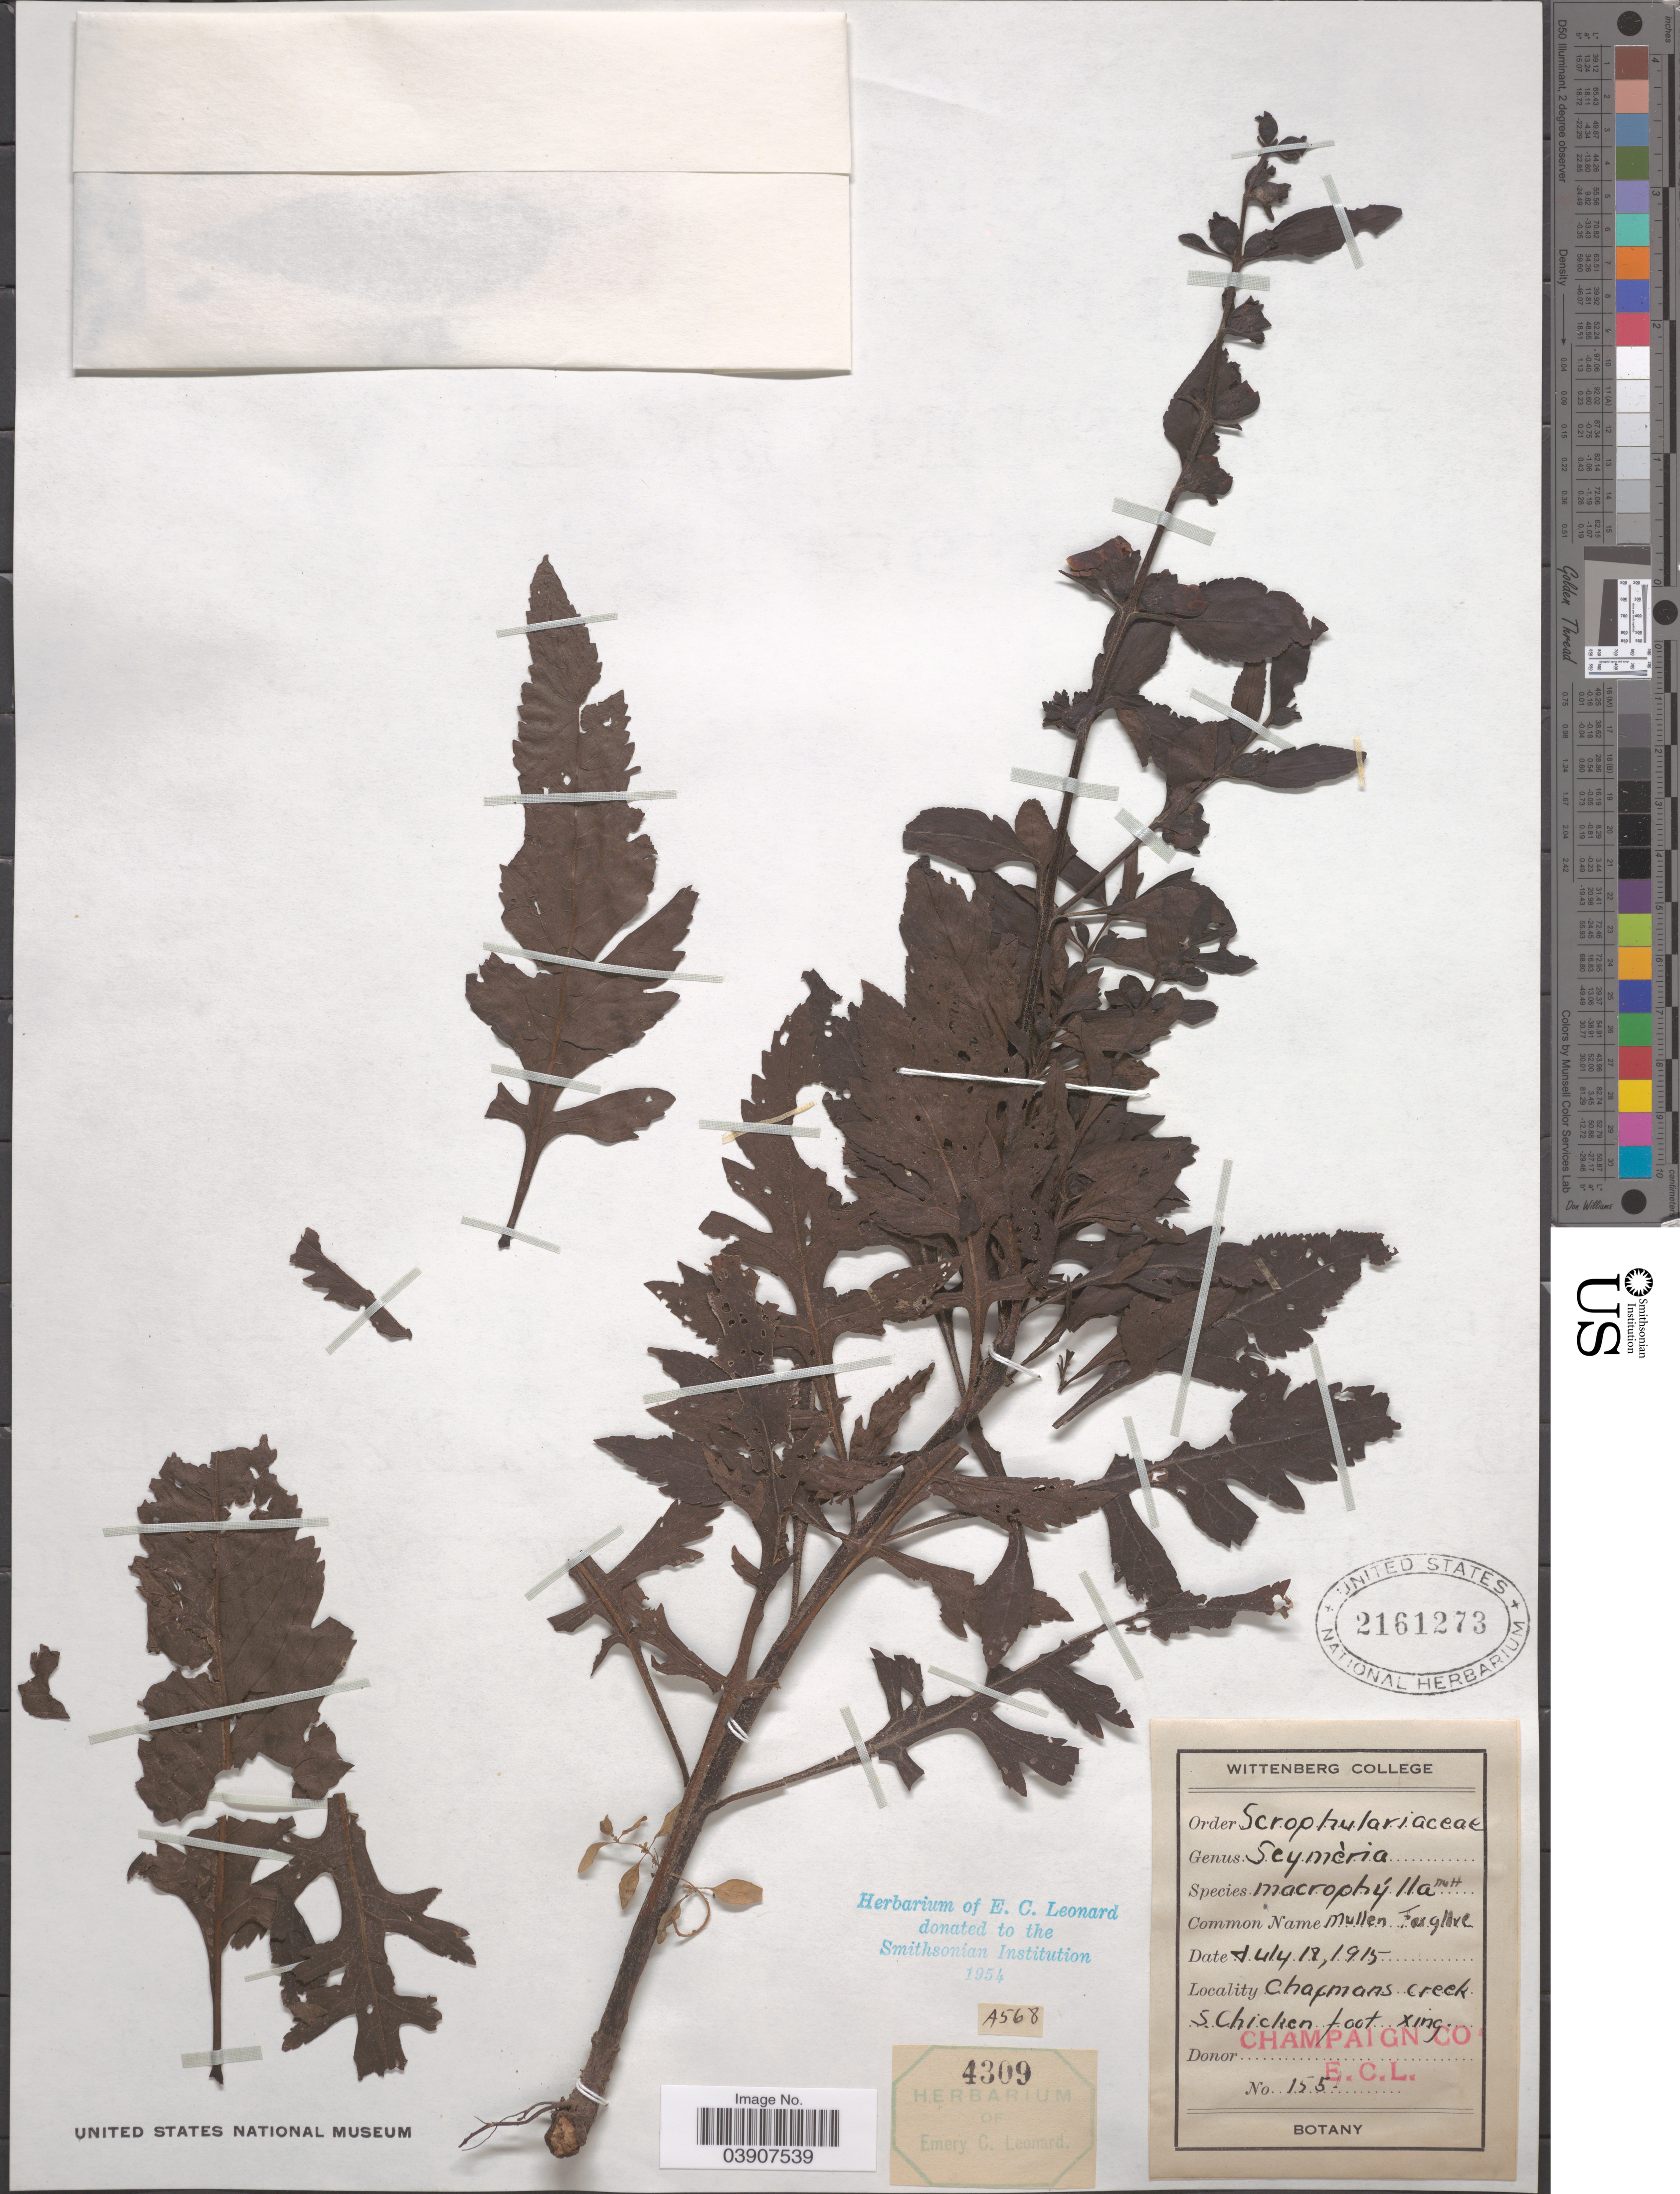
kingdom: Plantae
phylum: Tracheophyta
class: Magnoliopsida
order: Lamiales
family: Orobanchaceae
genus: Dasistoma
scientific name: Dasistoma macrophylla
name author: (Nutt.) Raf.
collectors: E. C. Leonard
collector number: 155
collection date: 1915-07-18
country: United States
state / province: Ohio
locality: Chapmans creek, S. Chicken foot xing. Champaign Co.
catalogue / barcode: US 2161273